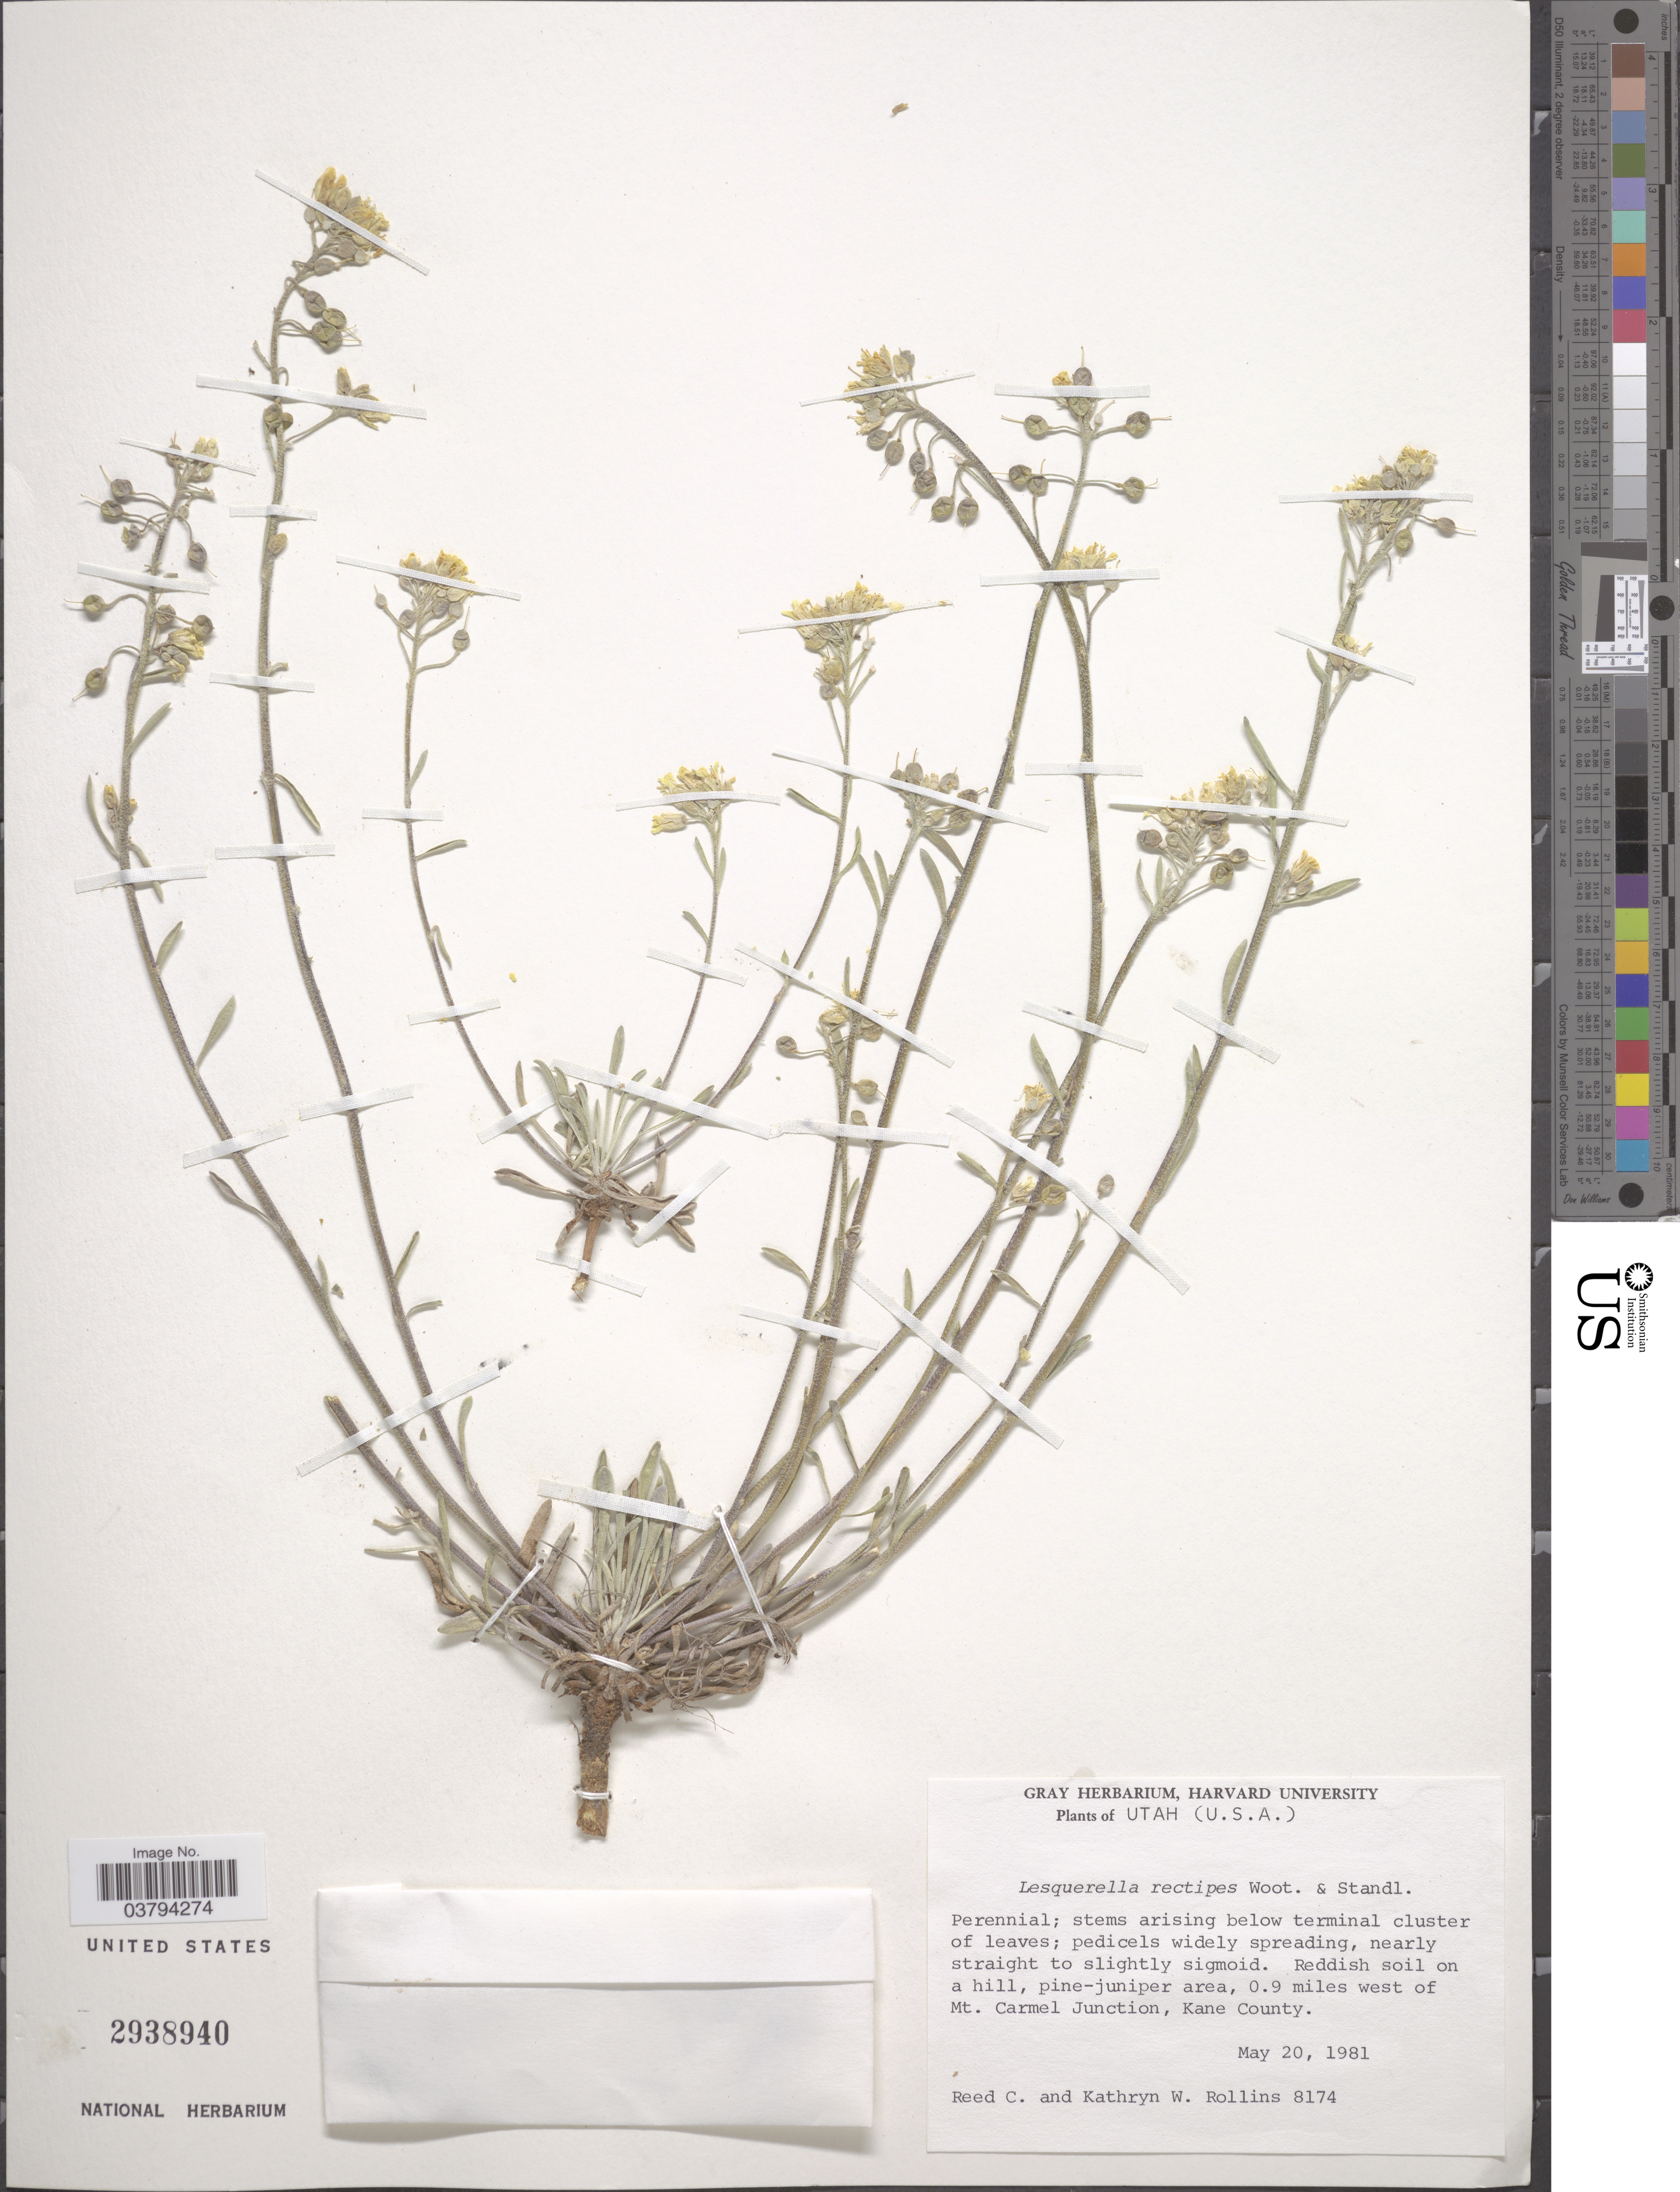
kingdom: Plantae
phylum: Tracheophyta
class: Magnoliopsida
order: Brassicales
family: Brassicaceae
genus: Lesquerella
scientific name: Lesquerella rectipes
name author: Wooton & Standl.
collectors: R. C. Rollins & K. W. Rollins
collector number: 8174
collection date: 1981-05-20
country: United States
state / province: Utah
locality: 0.9 miles west of Mt. Carmel Junction, Kane County.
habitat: reddish soil on a hill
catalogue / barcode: US 2938940